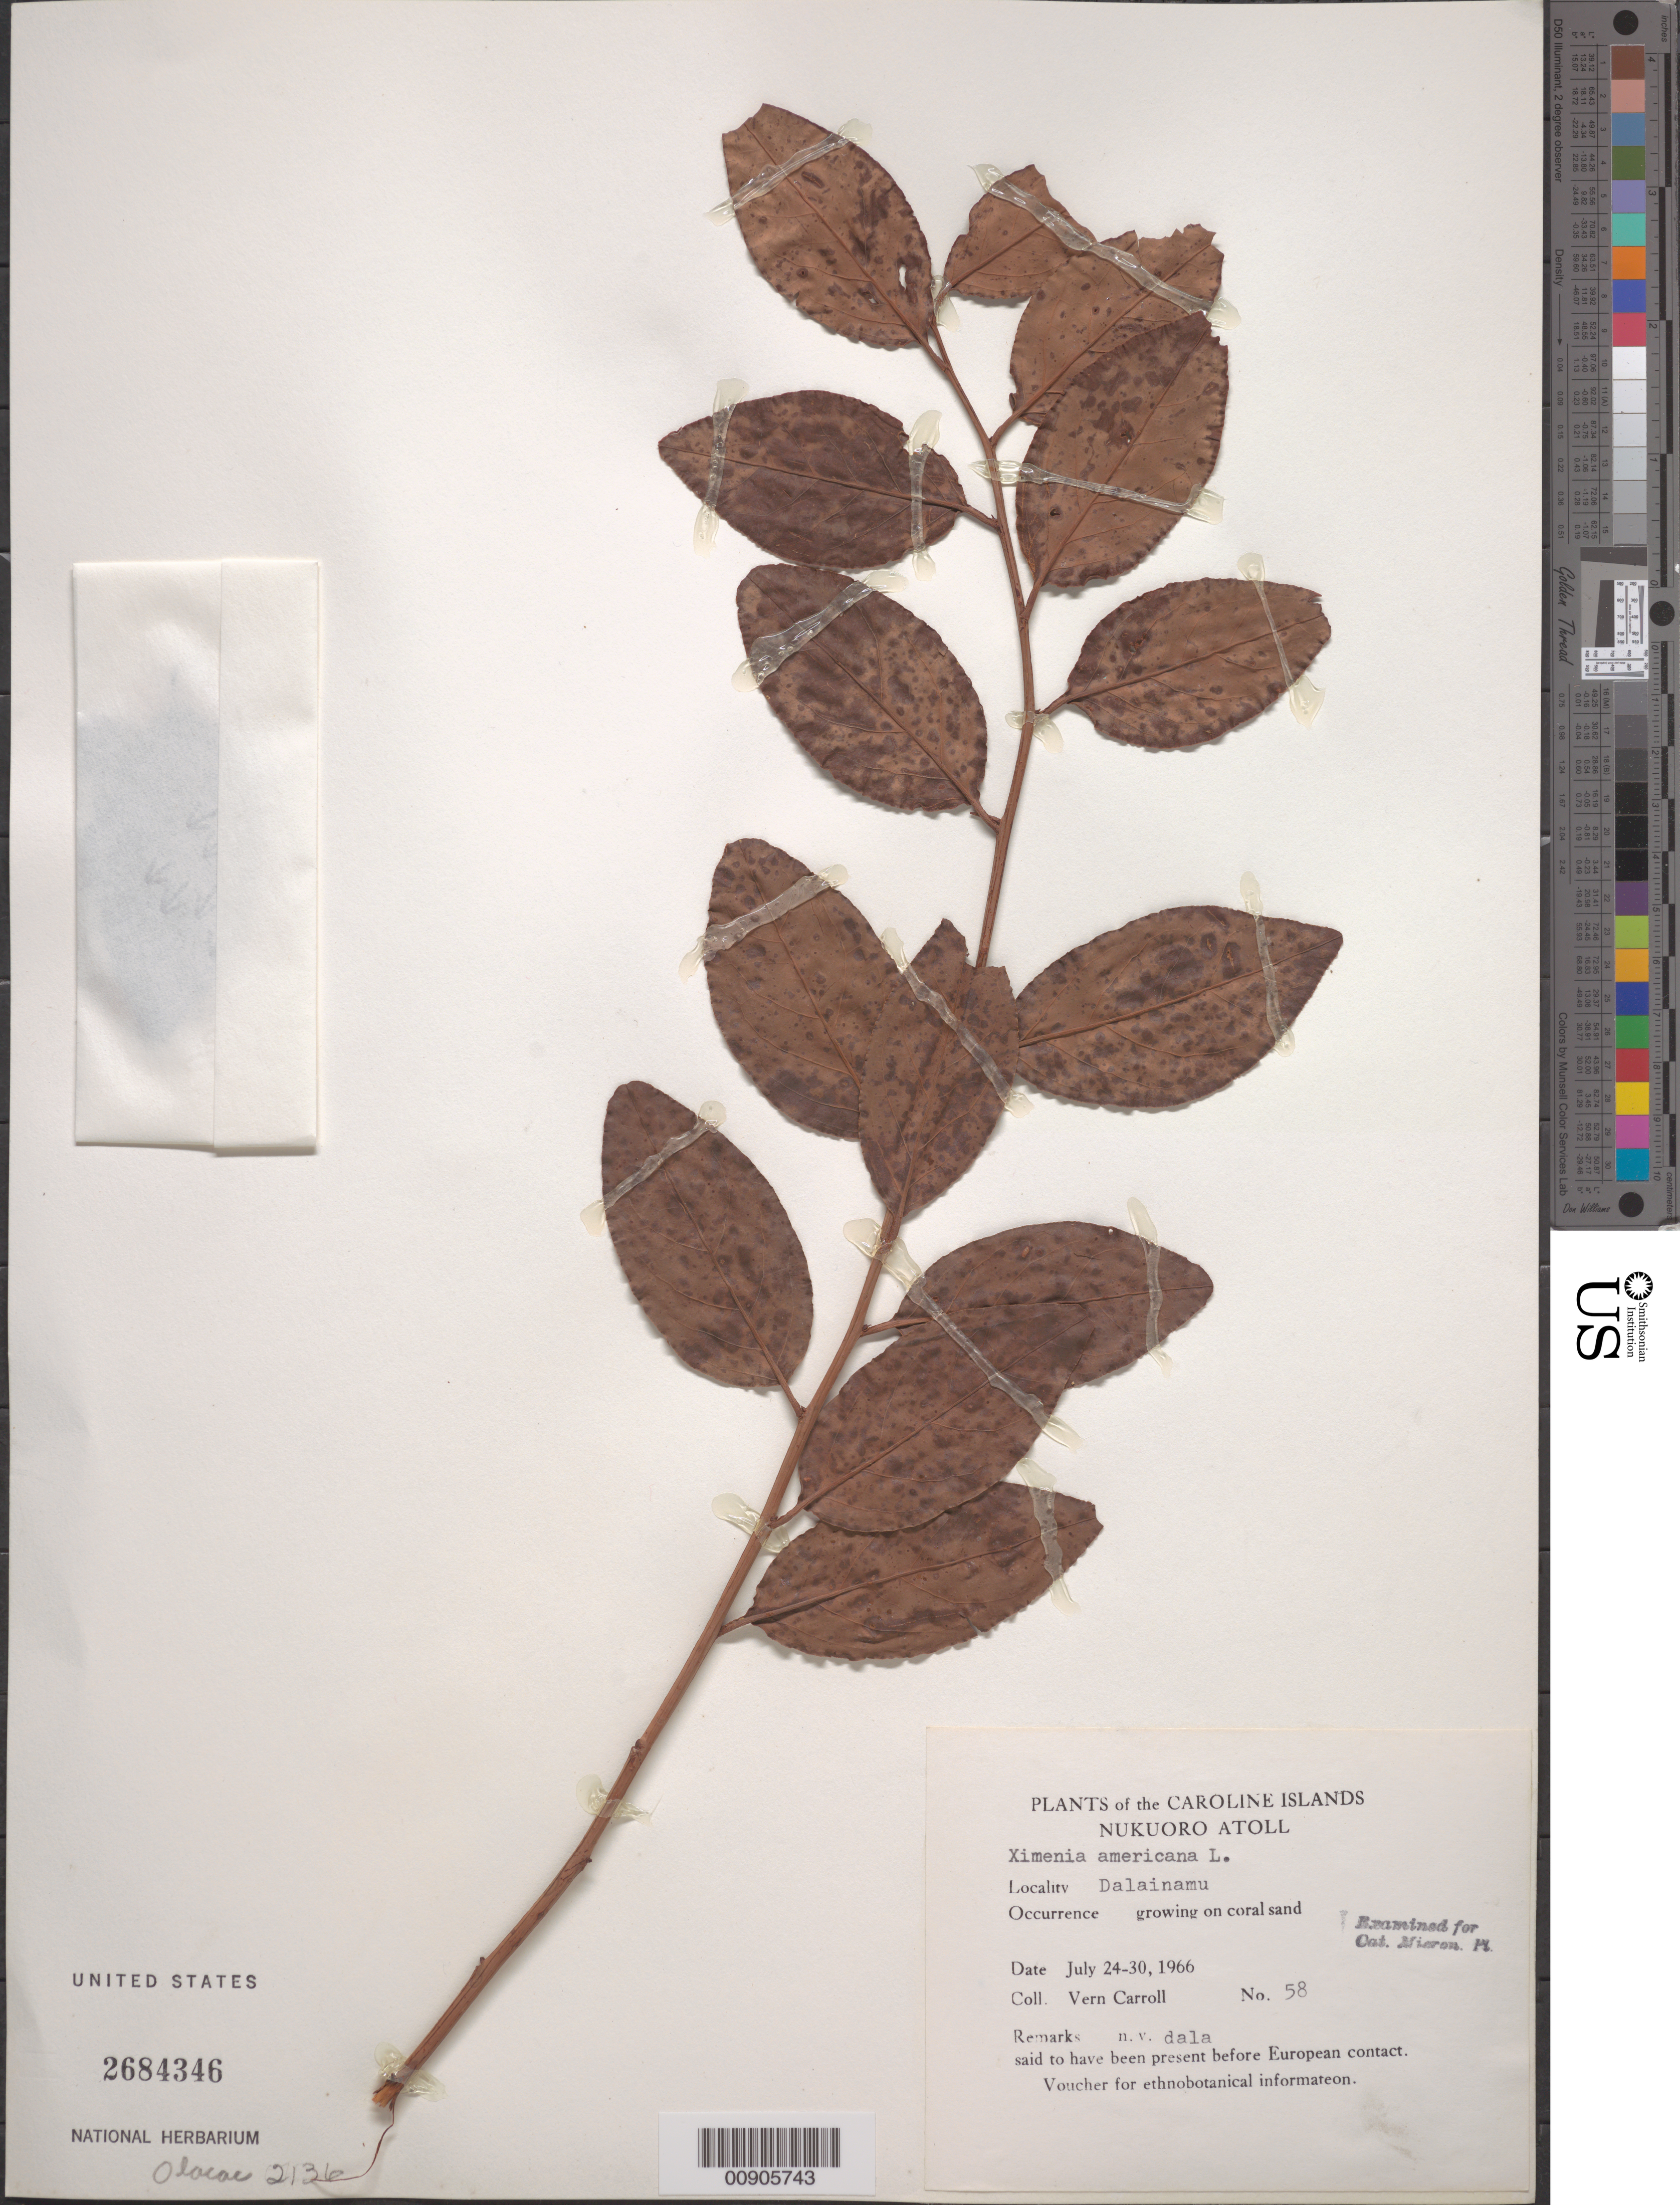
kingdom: Plantae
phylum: Tracheophyta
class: Magnoliopsida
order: Santalales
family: Ximeniaceae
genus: Ximenia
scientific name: Ximenia americana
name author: L.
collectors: V. Carroll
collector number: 58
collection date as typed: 24 Jul 1966 to 30 Jul 1966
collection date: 1966-07-24/1966-07-30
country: Micronesia, Federated States of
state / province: Pohnpei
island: Nukuoro Atoll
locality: Dalainamu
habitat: growing on coral sand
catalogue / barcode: US 2684346